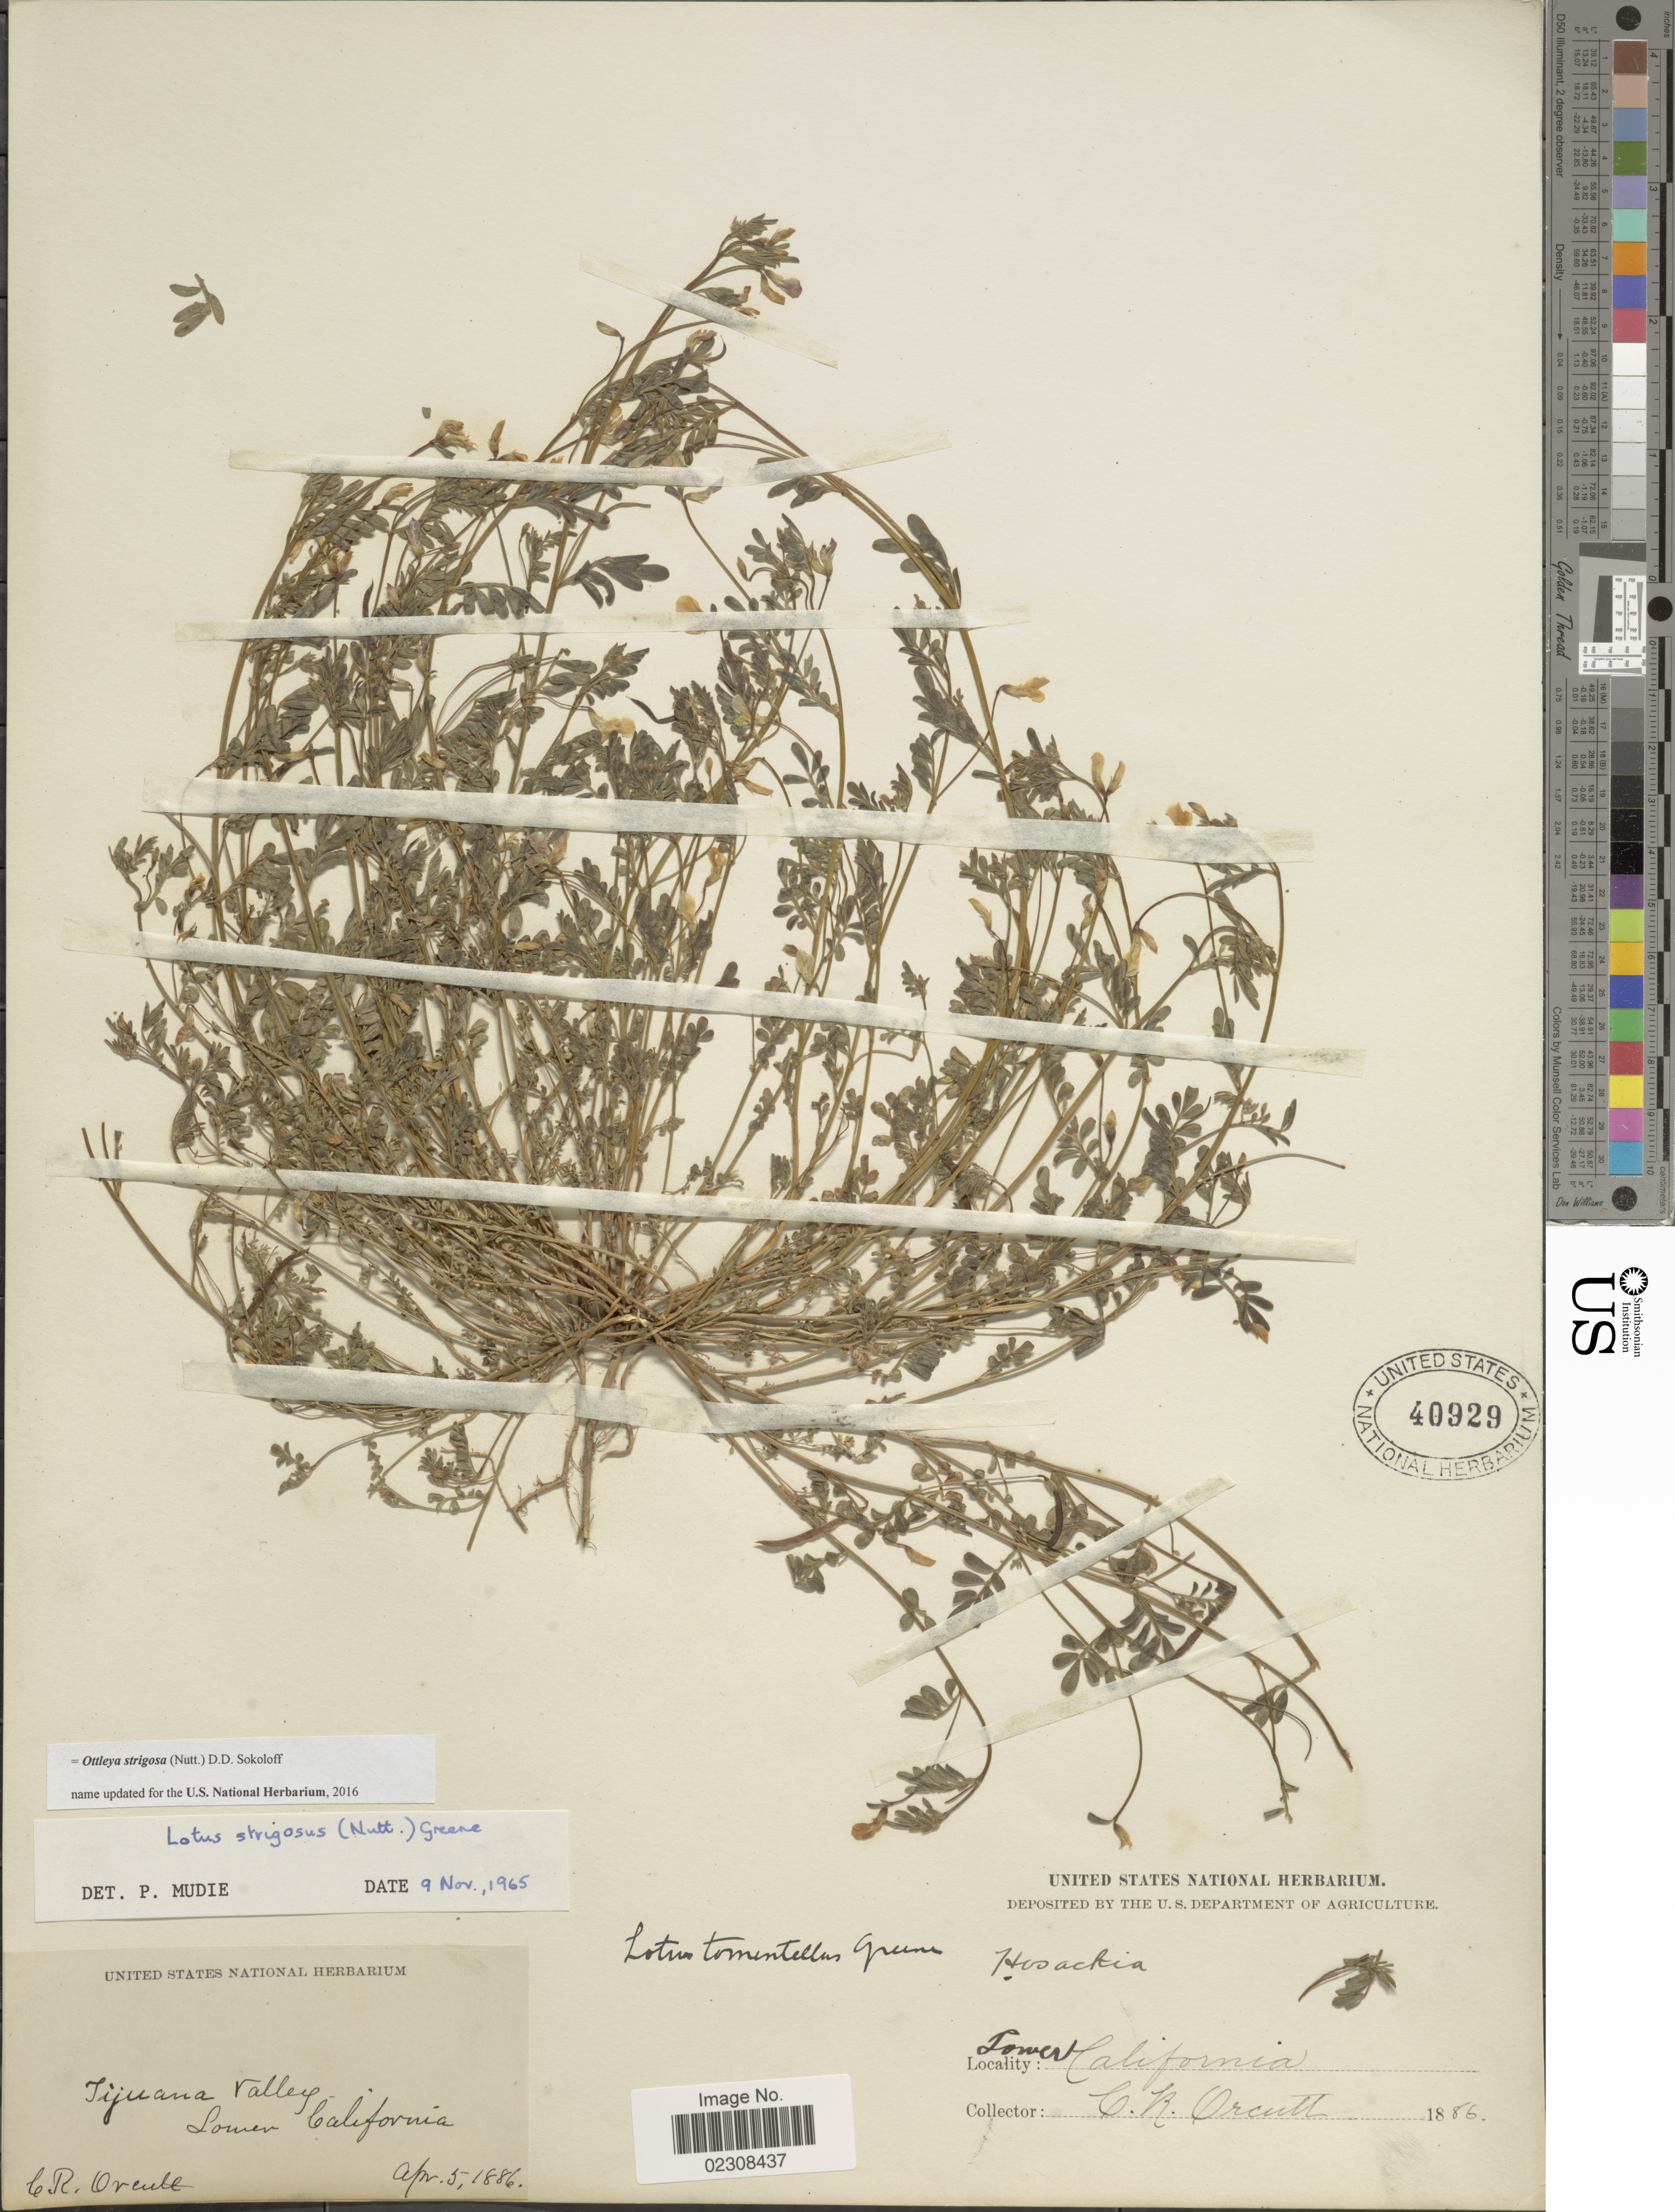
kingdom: Plantae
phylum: Tracheophyta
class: Magnoliopsida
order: Fabales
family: Fabaceae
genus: Ottleya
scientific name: Ottleya strigosa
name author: (Nutt.) D.D. Sokoloff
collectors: C. R. Orcutt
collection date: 1886-04-05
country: Mexico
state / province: Baja California Norte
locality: Tijuana Valley, Lower California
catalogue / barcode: US 40929